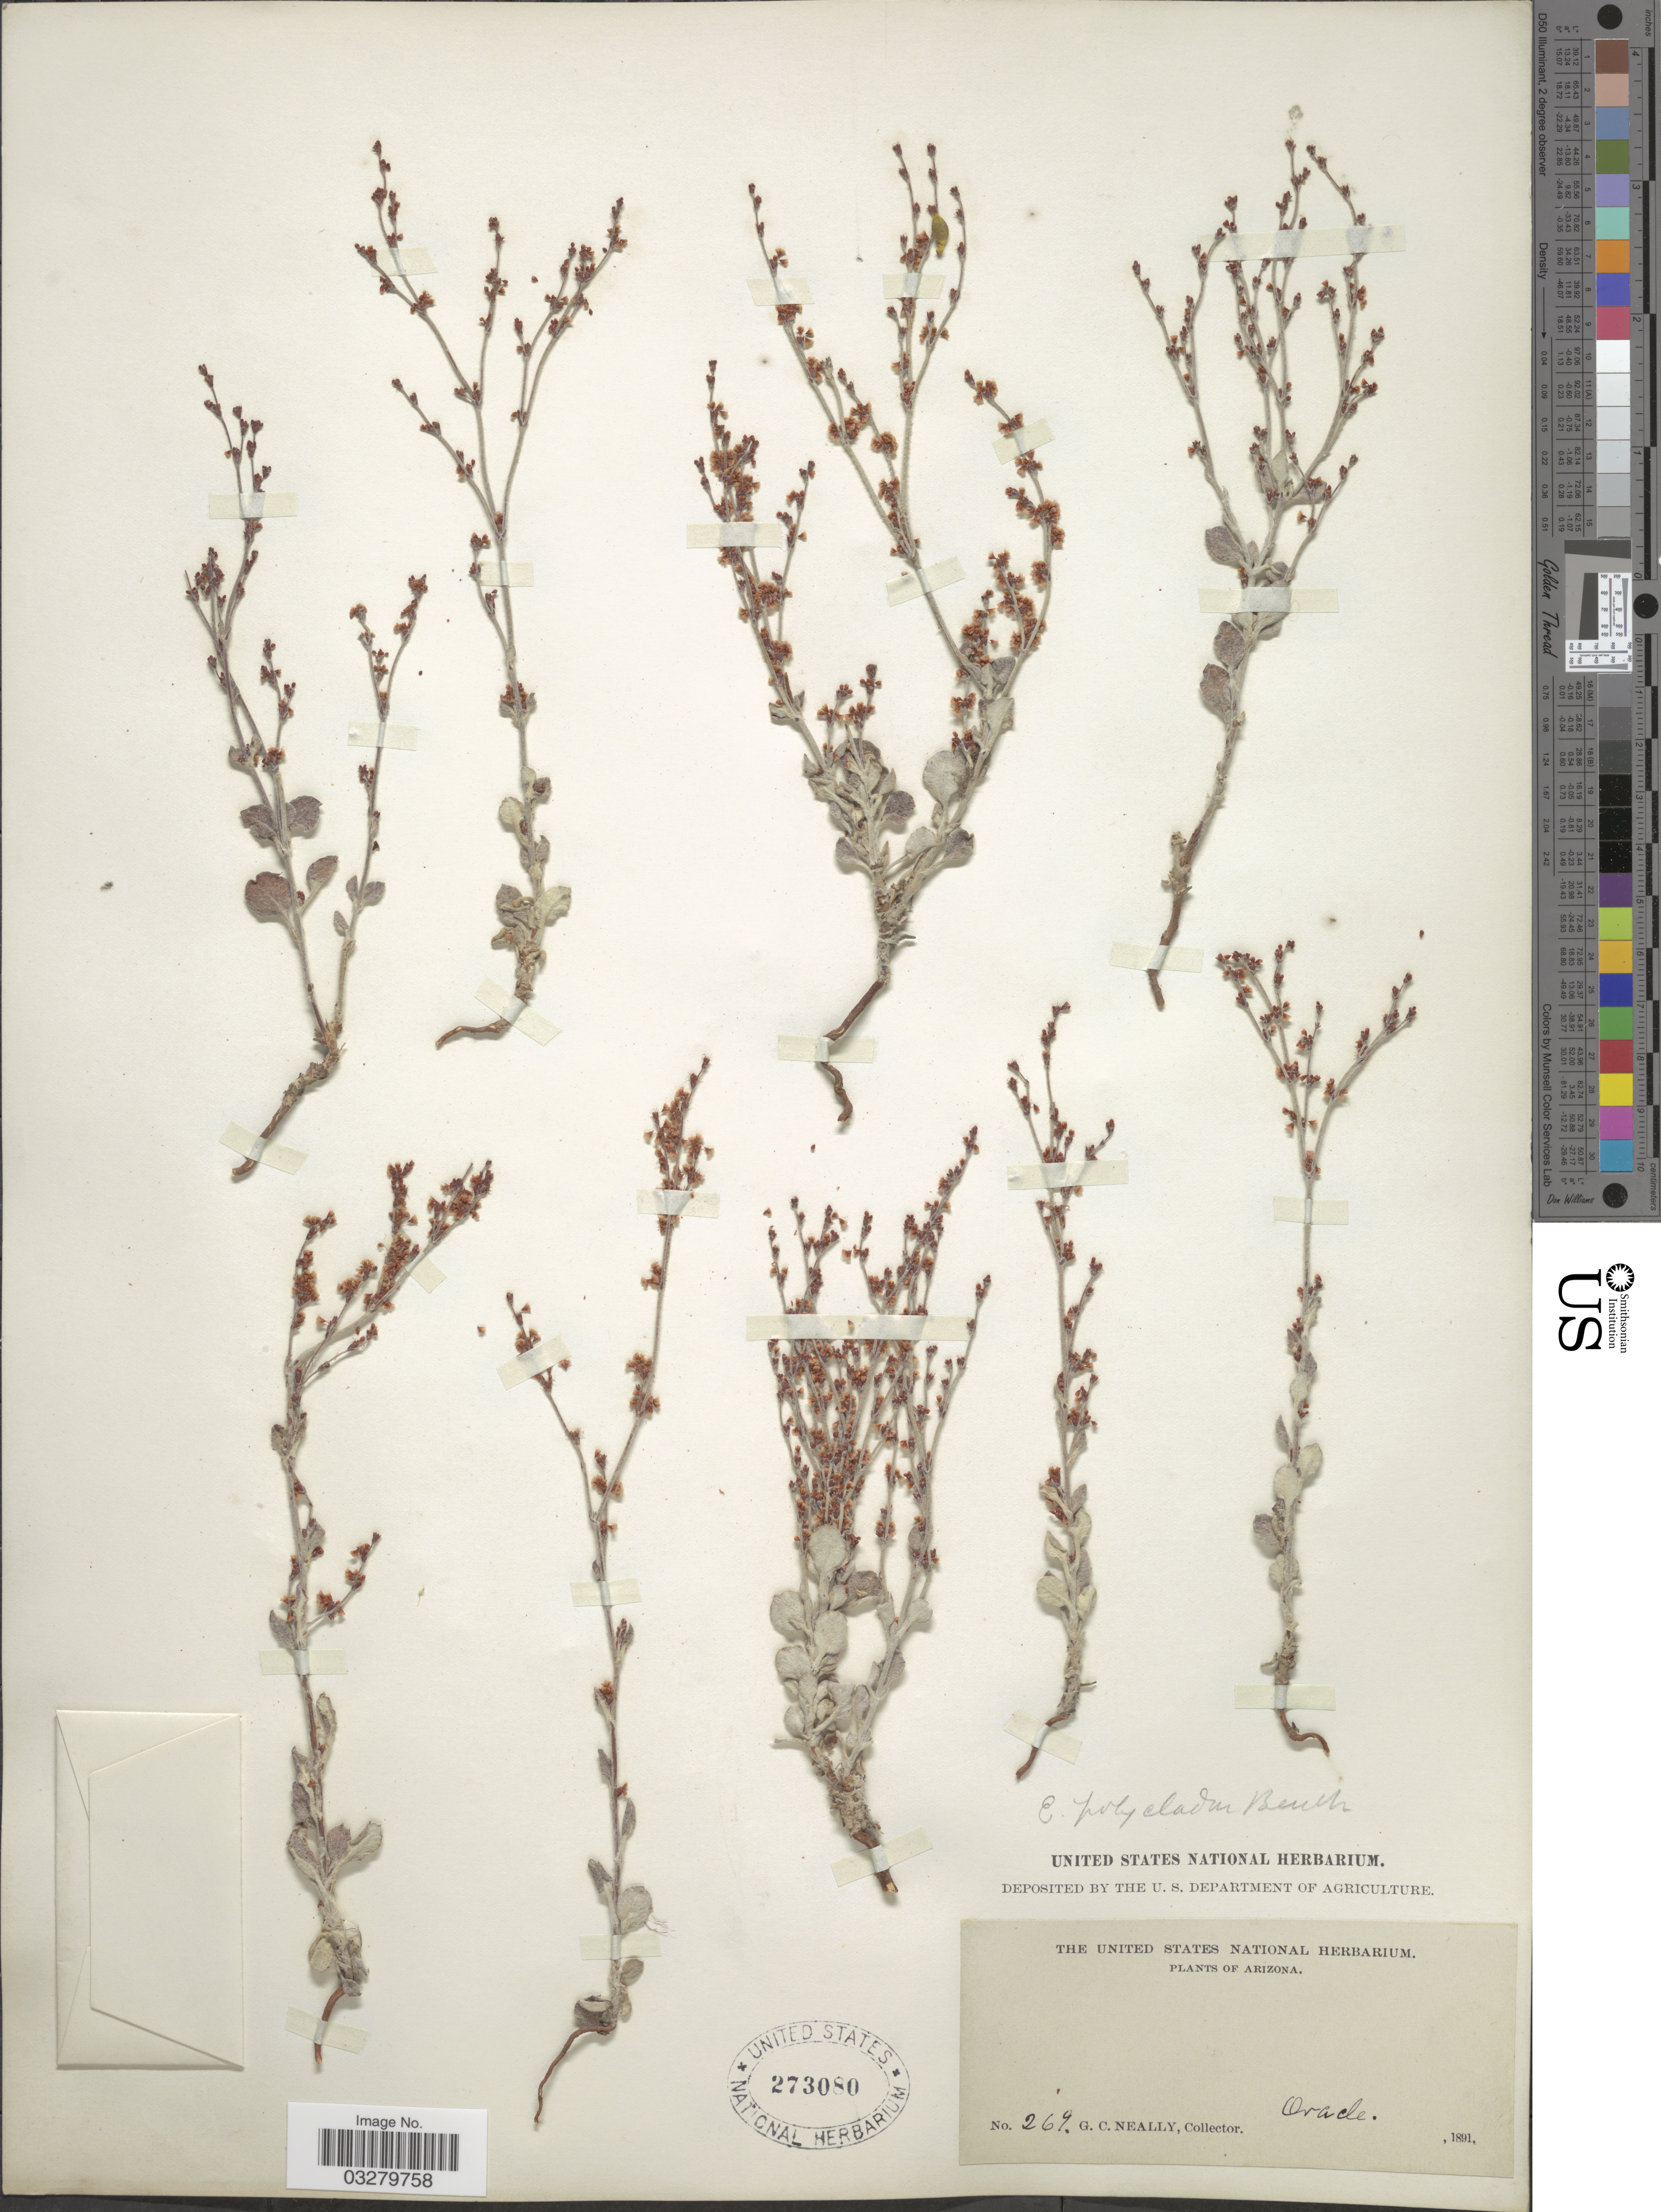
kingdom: Plantae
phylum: Tracheophyta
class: Magnoliopsida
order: Caryophyllales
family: Polygonaceae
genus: Eriogonum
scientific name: Eriogonum polycladon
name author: Benth.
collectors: G. Neally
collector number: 269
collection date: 1891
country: United States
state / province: Arizona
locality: Oracle.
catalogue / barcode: US 273080